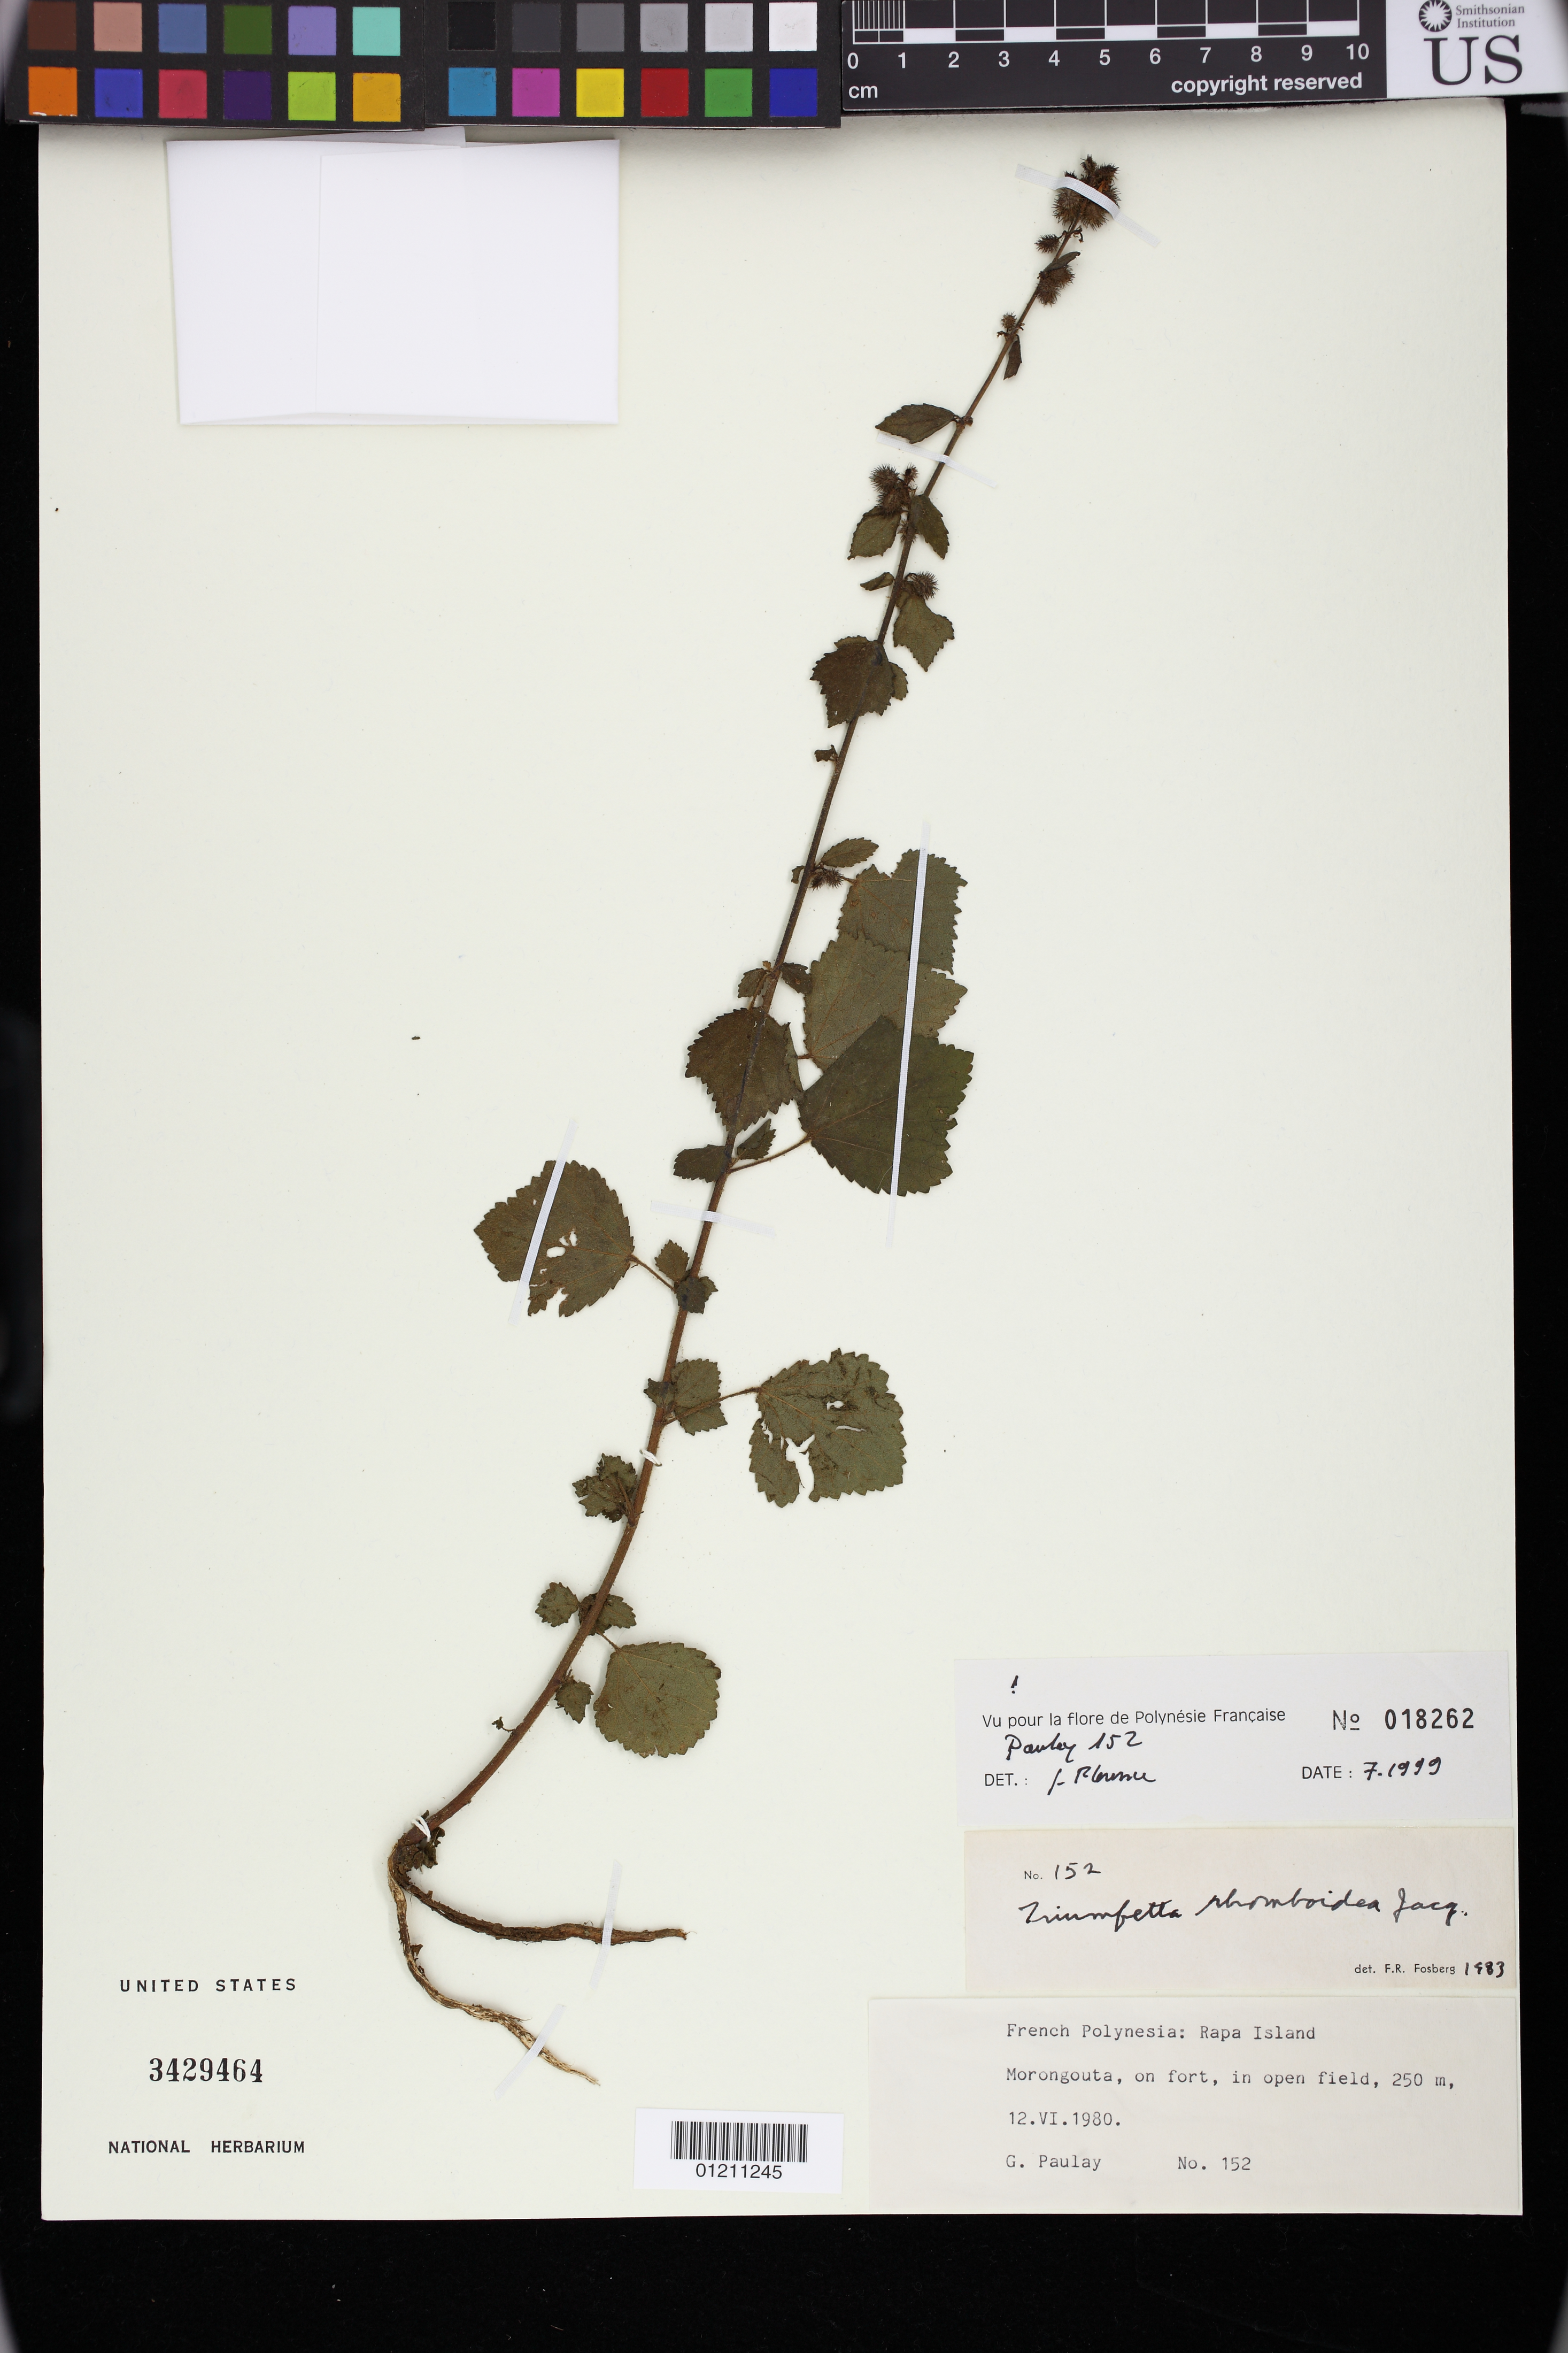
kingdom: Plantae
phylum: Tracheophyta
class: Magnoliopsida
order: Malvales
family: Malvaceae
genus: Triumfetta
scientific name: Triumfetta rhomboidea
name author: Jacq.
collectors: G. Paulay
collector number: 152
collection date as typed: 06 Dec 1980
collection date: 1980-12-06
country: French Polynesia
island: Rapa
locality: French Polynesia: Rapa Island. Morongouta, on fort, in open field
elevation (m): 250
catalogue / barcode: US 3429464